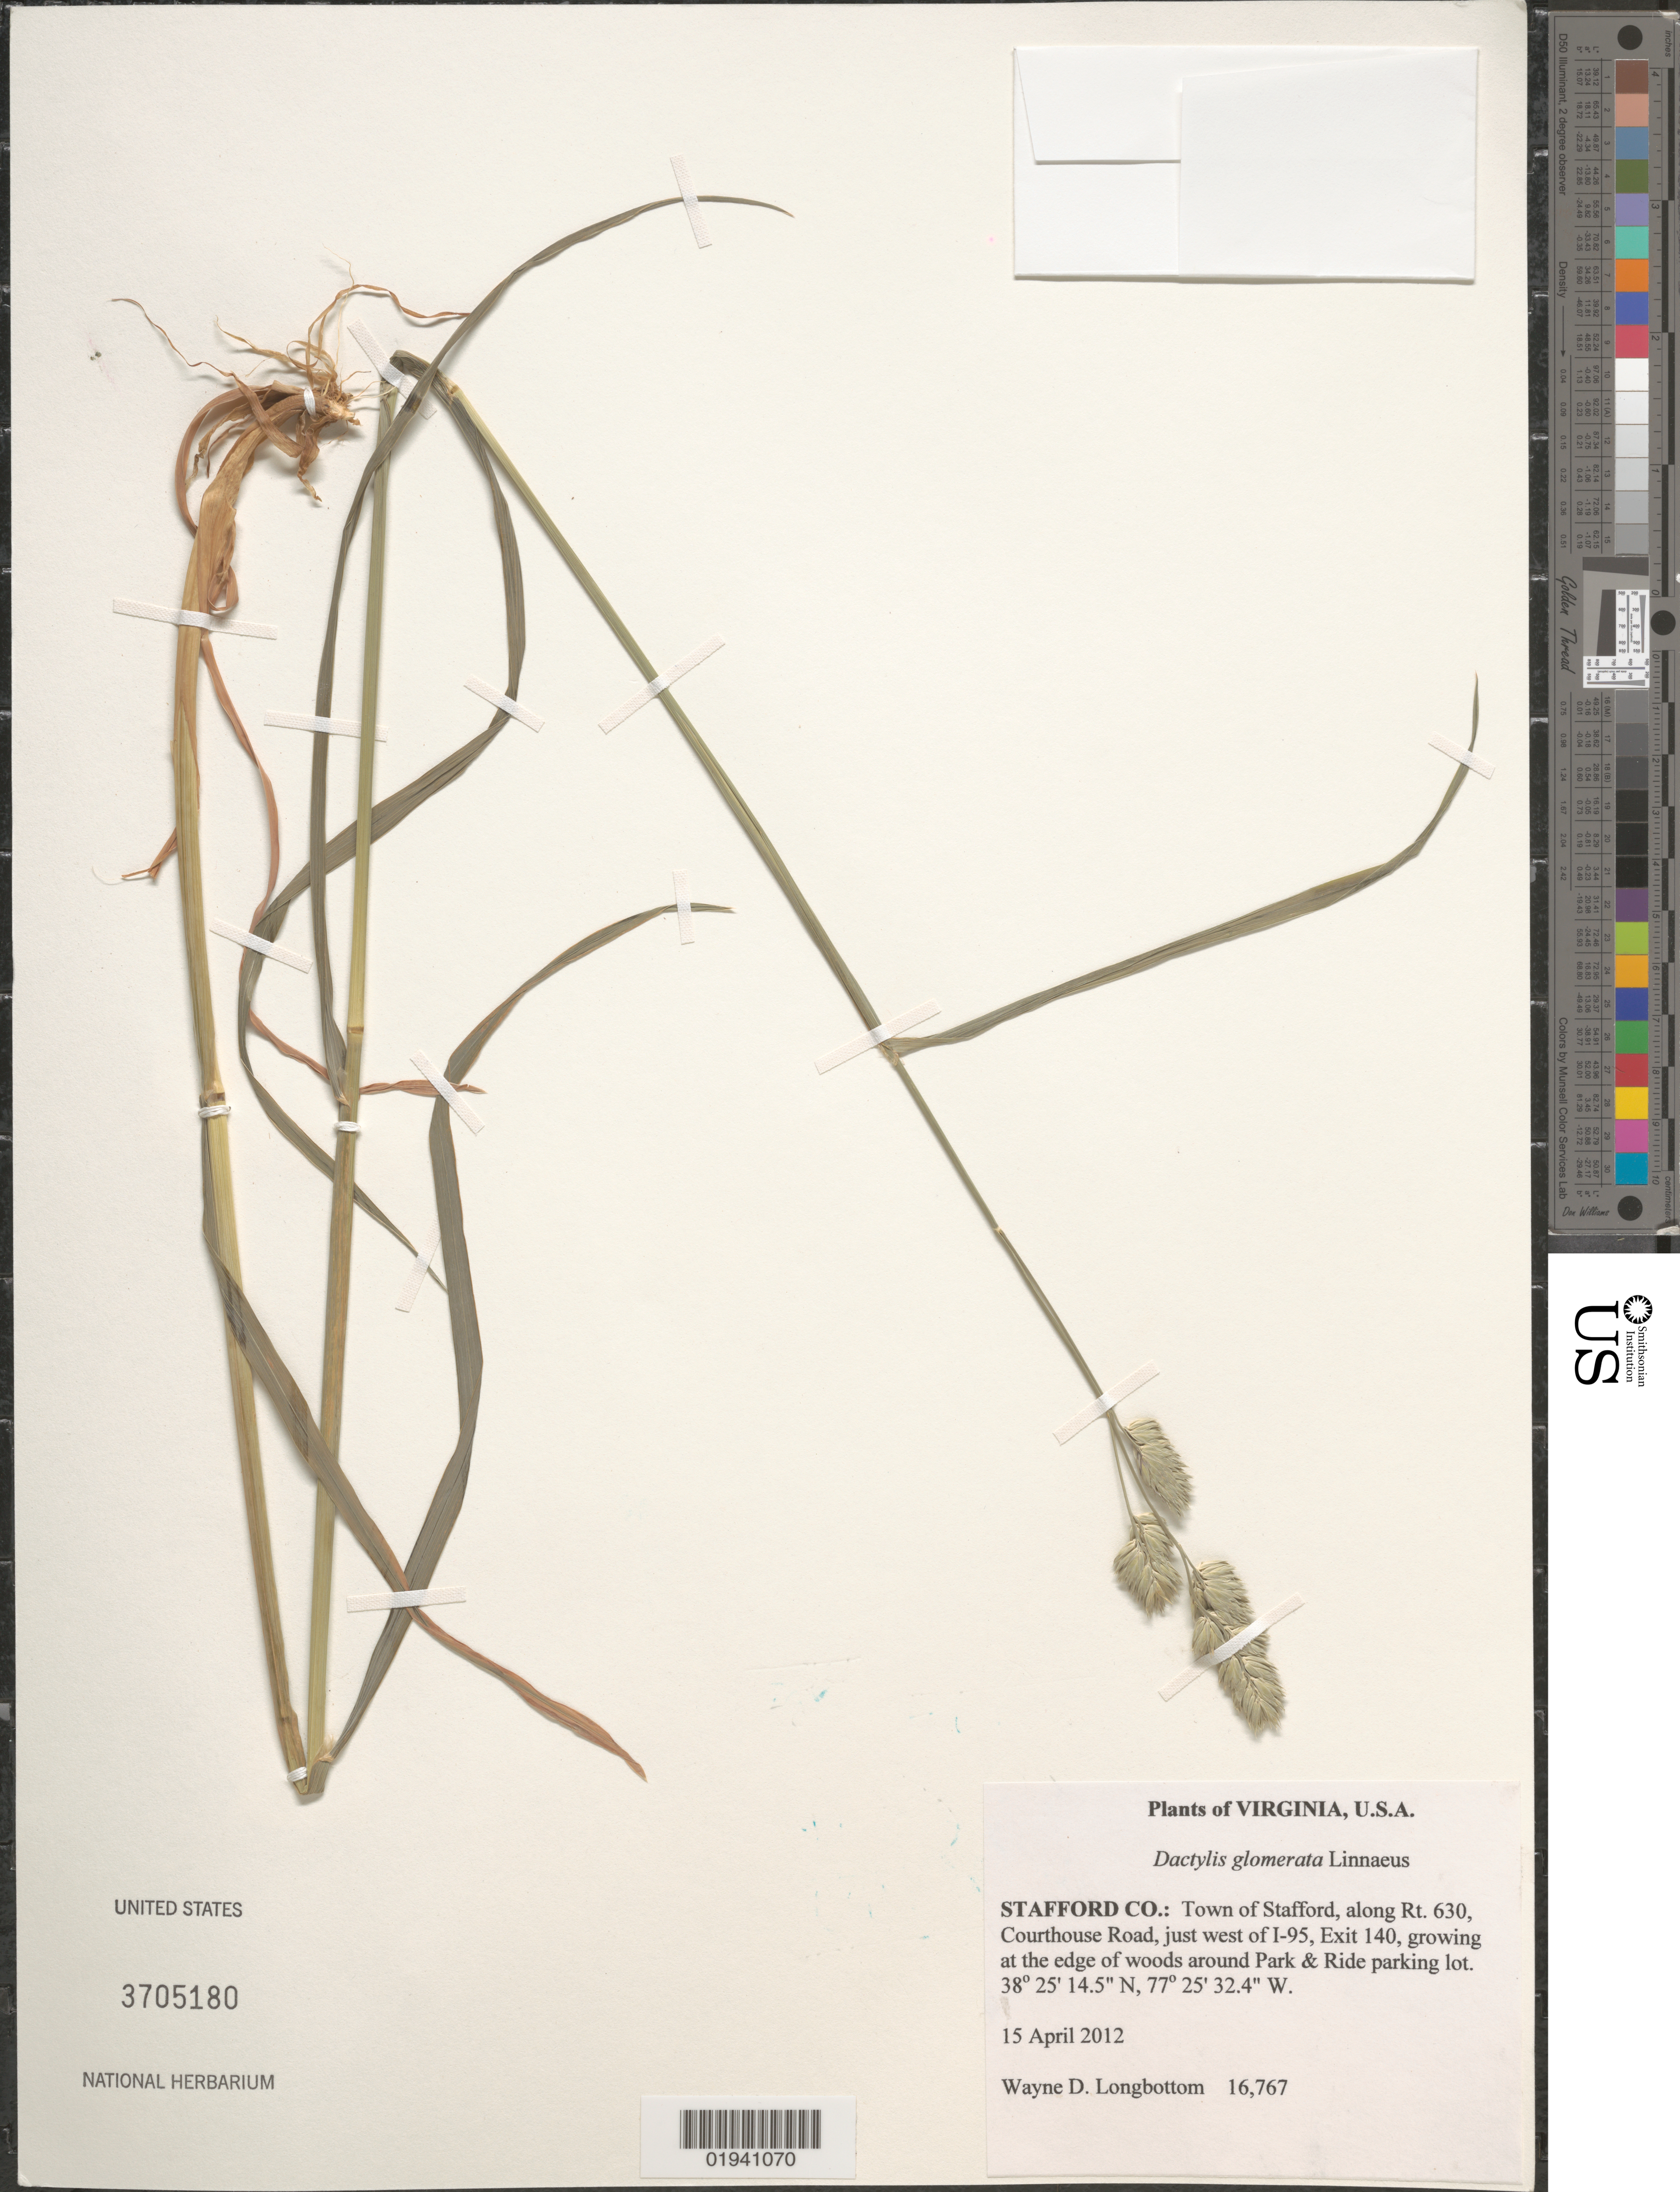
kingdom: Plantae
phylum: Tracheophyta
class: Liliopsida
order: Poales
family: Poaceae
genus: Dactylis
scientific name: Dactylis glomerata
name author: L.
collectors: W. D. Longbottom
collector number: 16767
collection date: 2012-04-15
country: United States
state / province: Virginia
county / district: Stafford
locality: Town of Stafford, along Rt. 630, Courthouse Road, just west of I-95, Exit 140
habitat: growing at the edge of woods around Park and Ride parking lot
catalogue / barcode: US 3705180